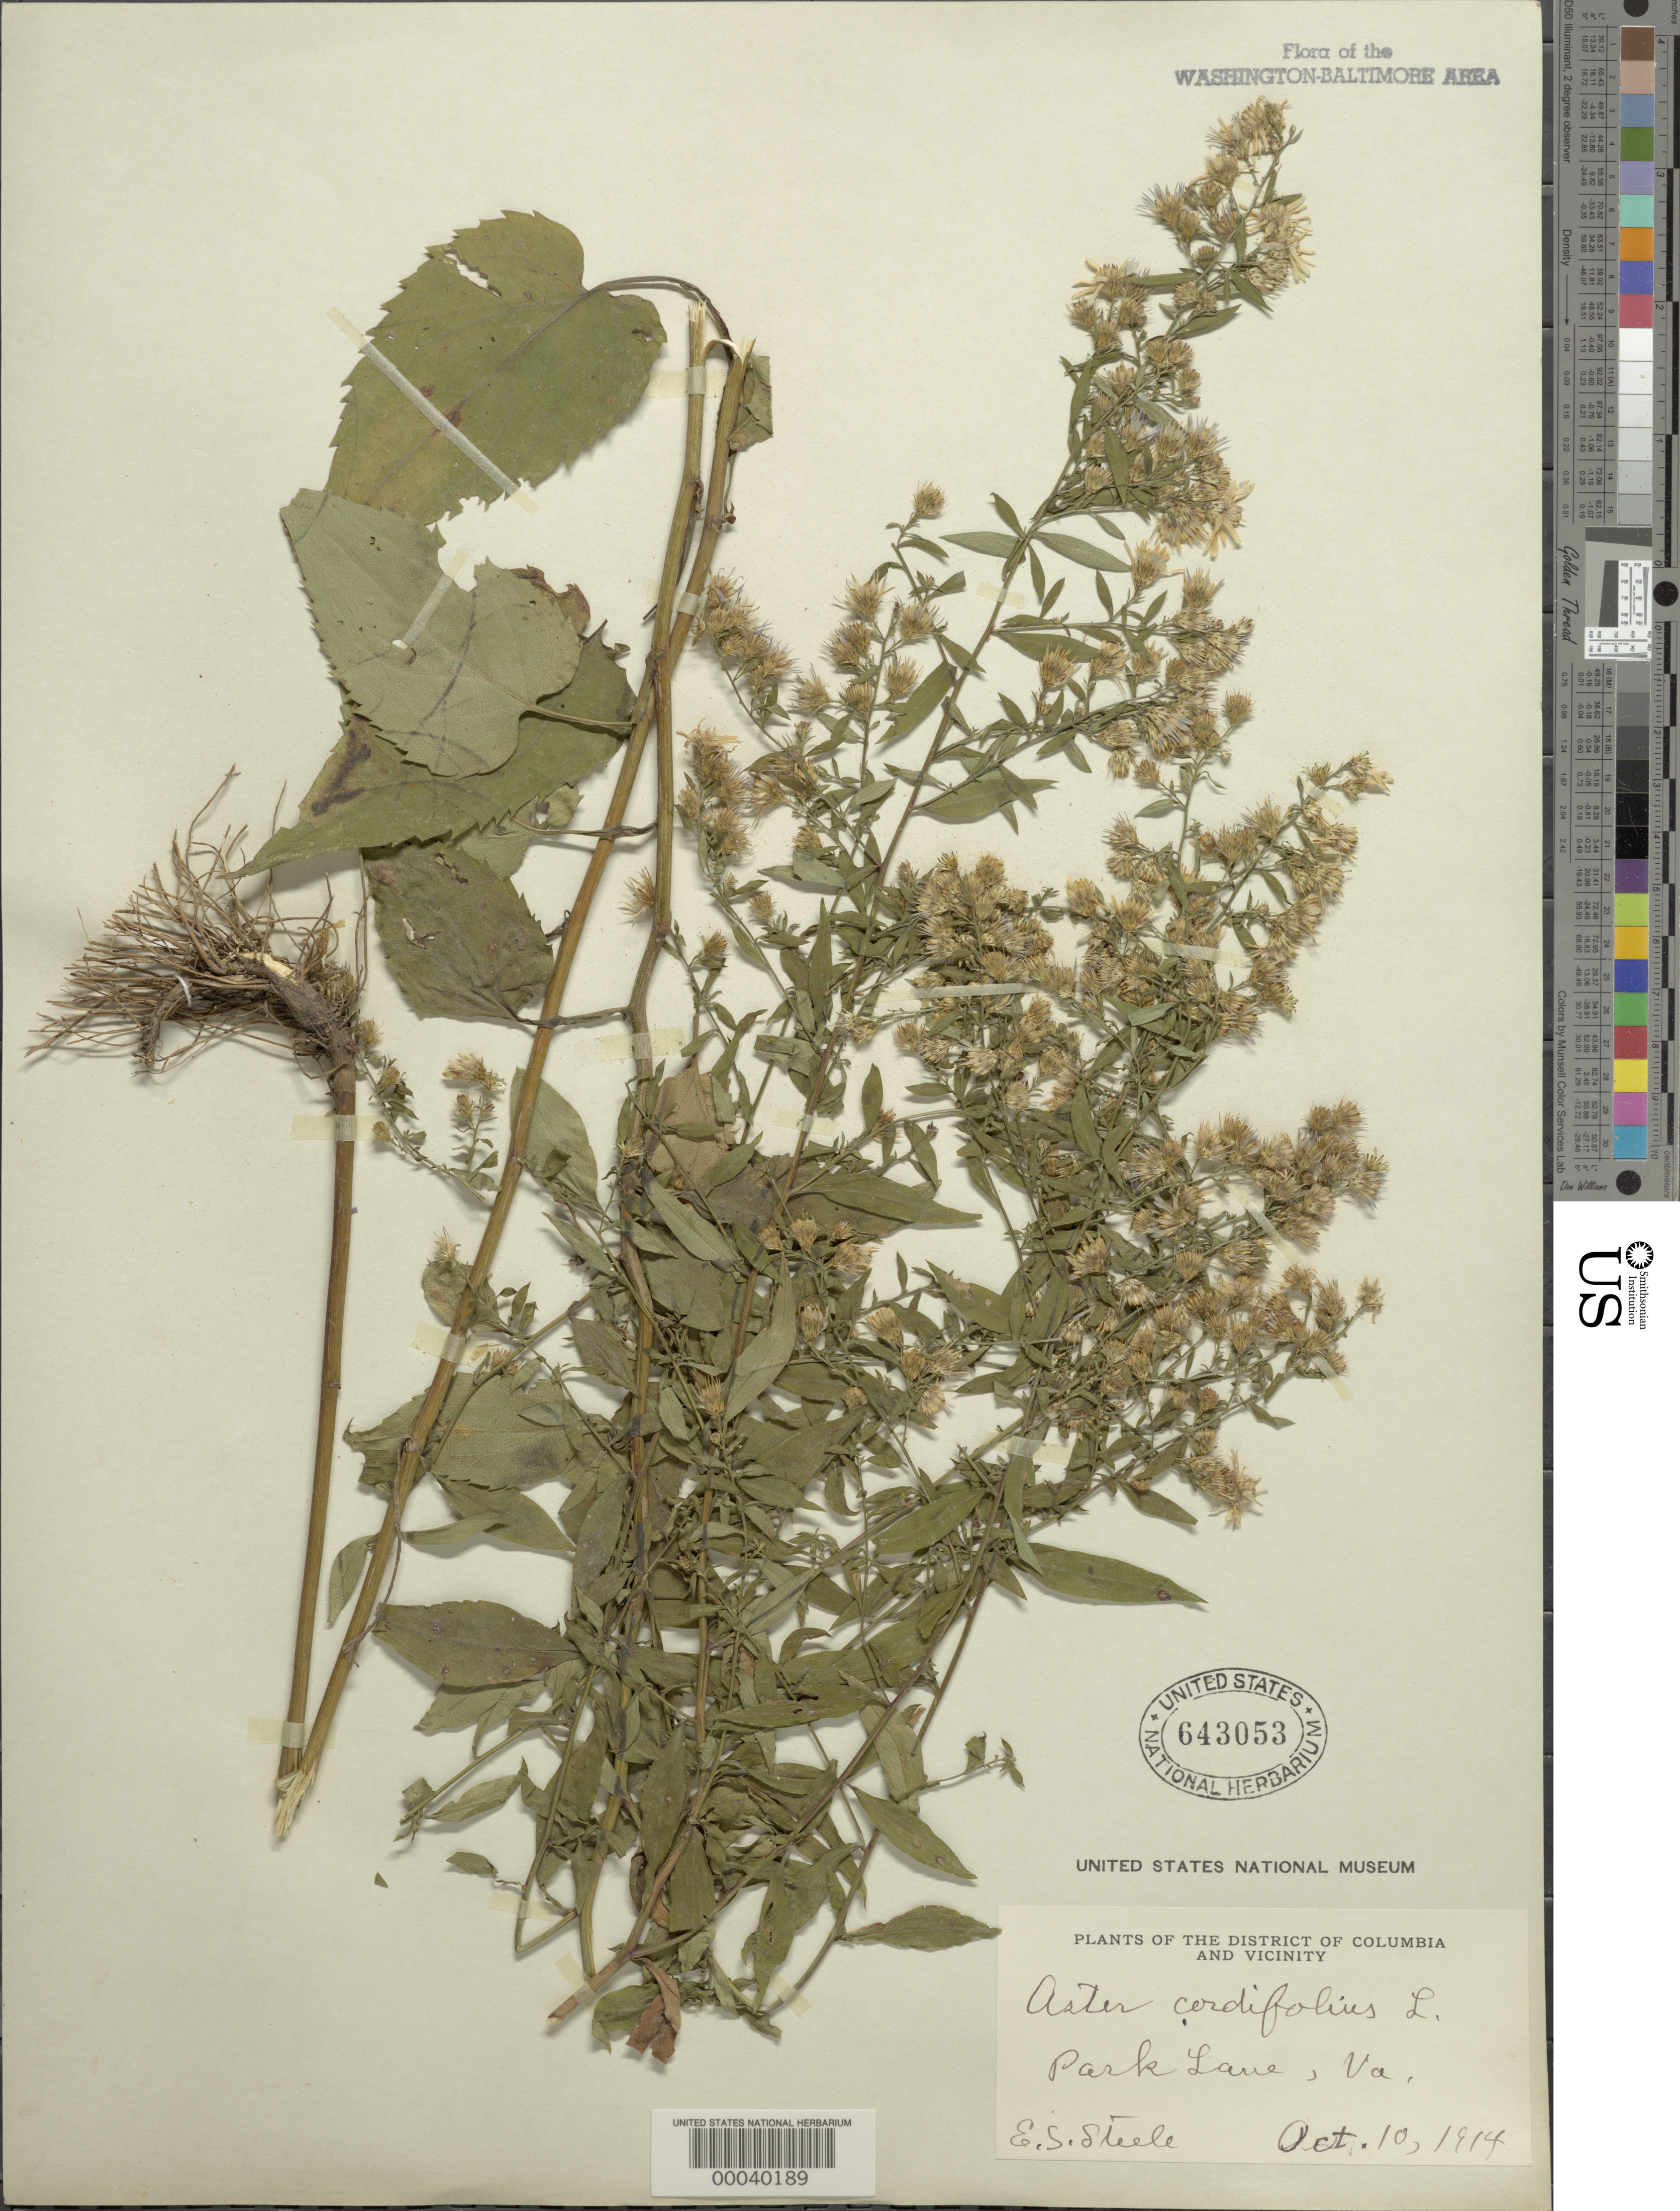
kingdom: Plantae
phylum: Tracheophyta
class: Magnoliopsida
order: Asterales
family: Asteraceae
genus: Symphyotrichum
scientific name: Symphyotrichum cordifolium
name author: (L.) G.L. Nesom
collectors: E. Steele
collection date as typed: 10 Oct 1914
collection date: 1914-10-10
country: United States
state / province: Virginia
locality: Park Lane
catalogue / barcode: US 643053